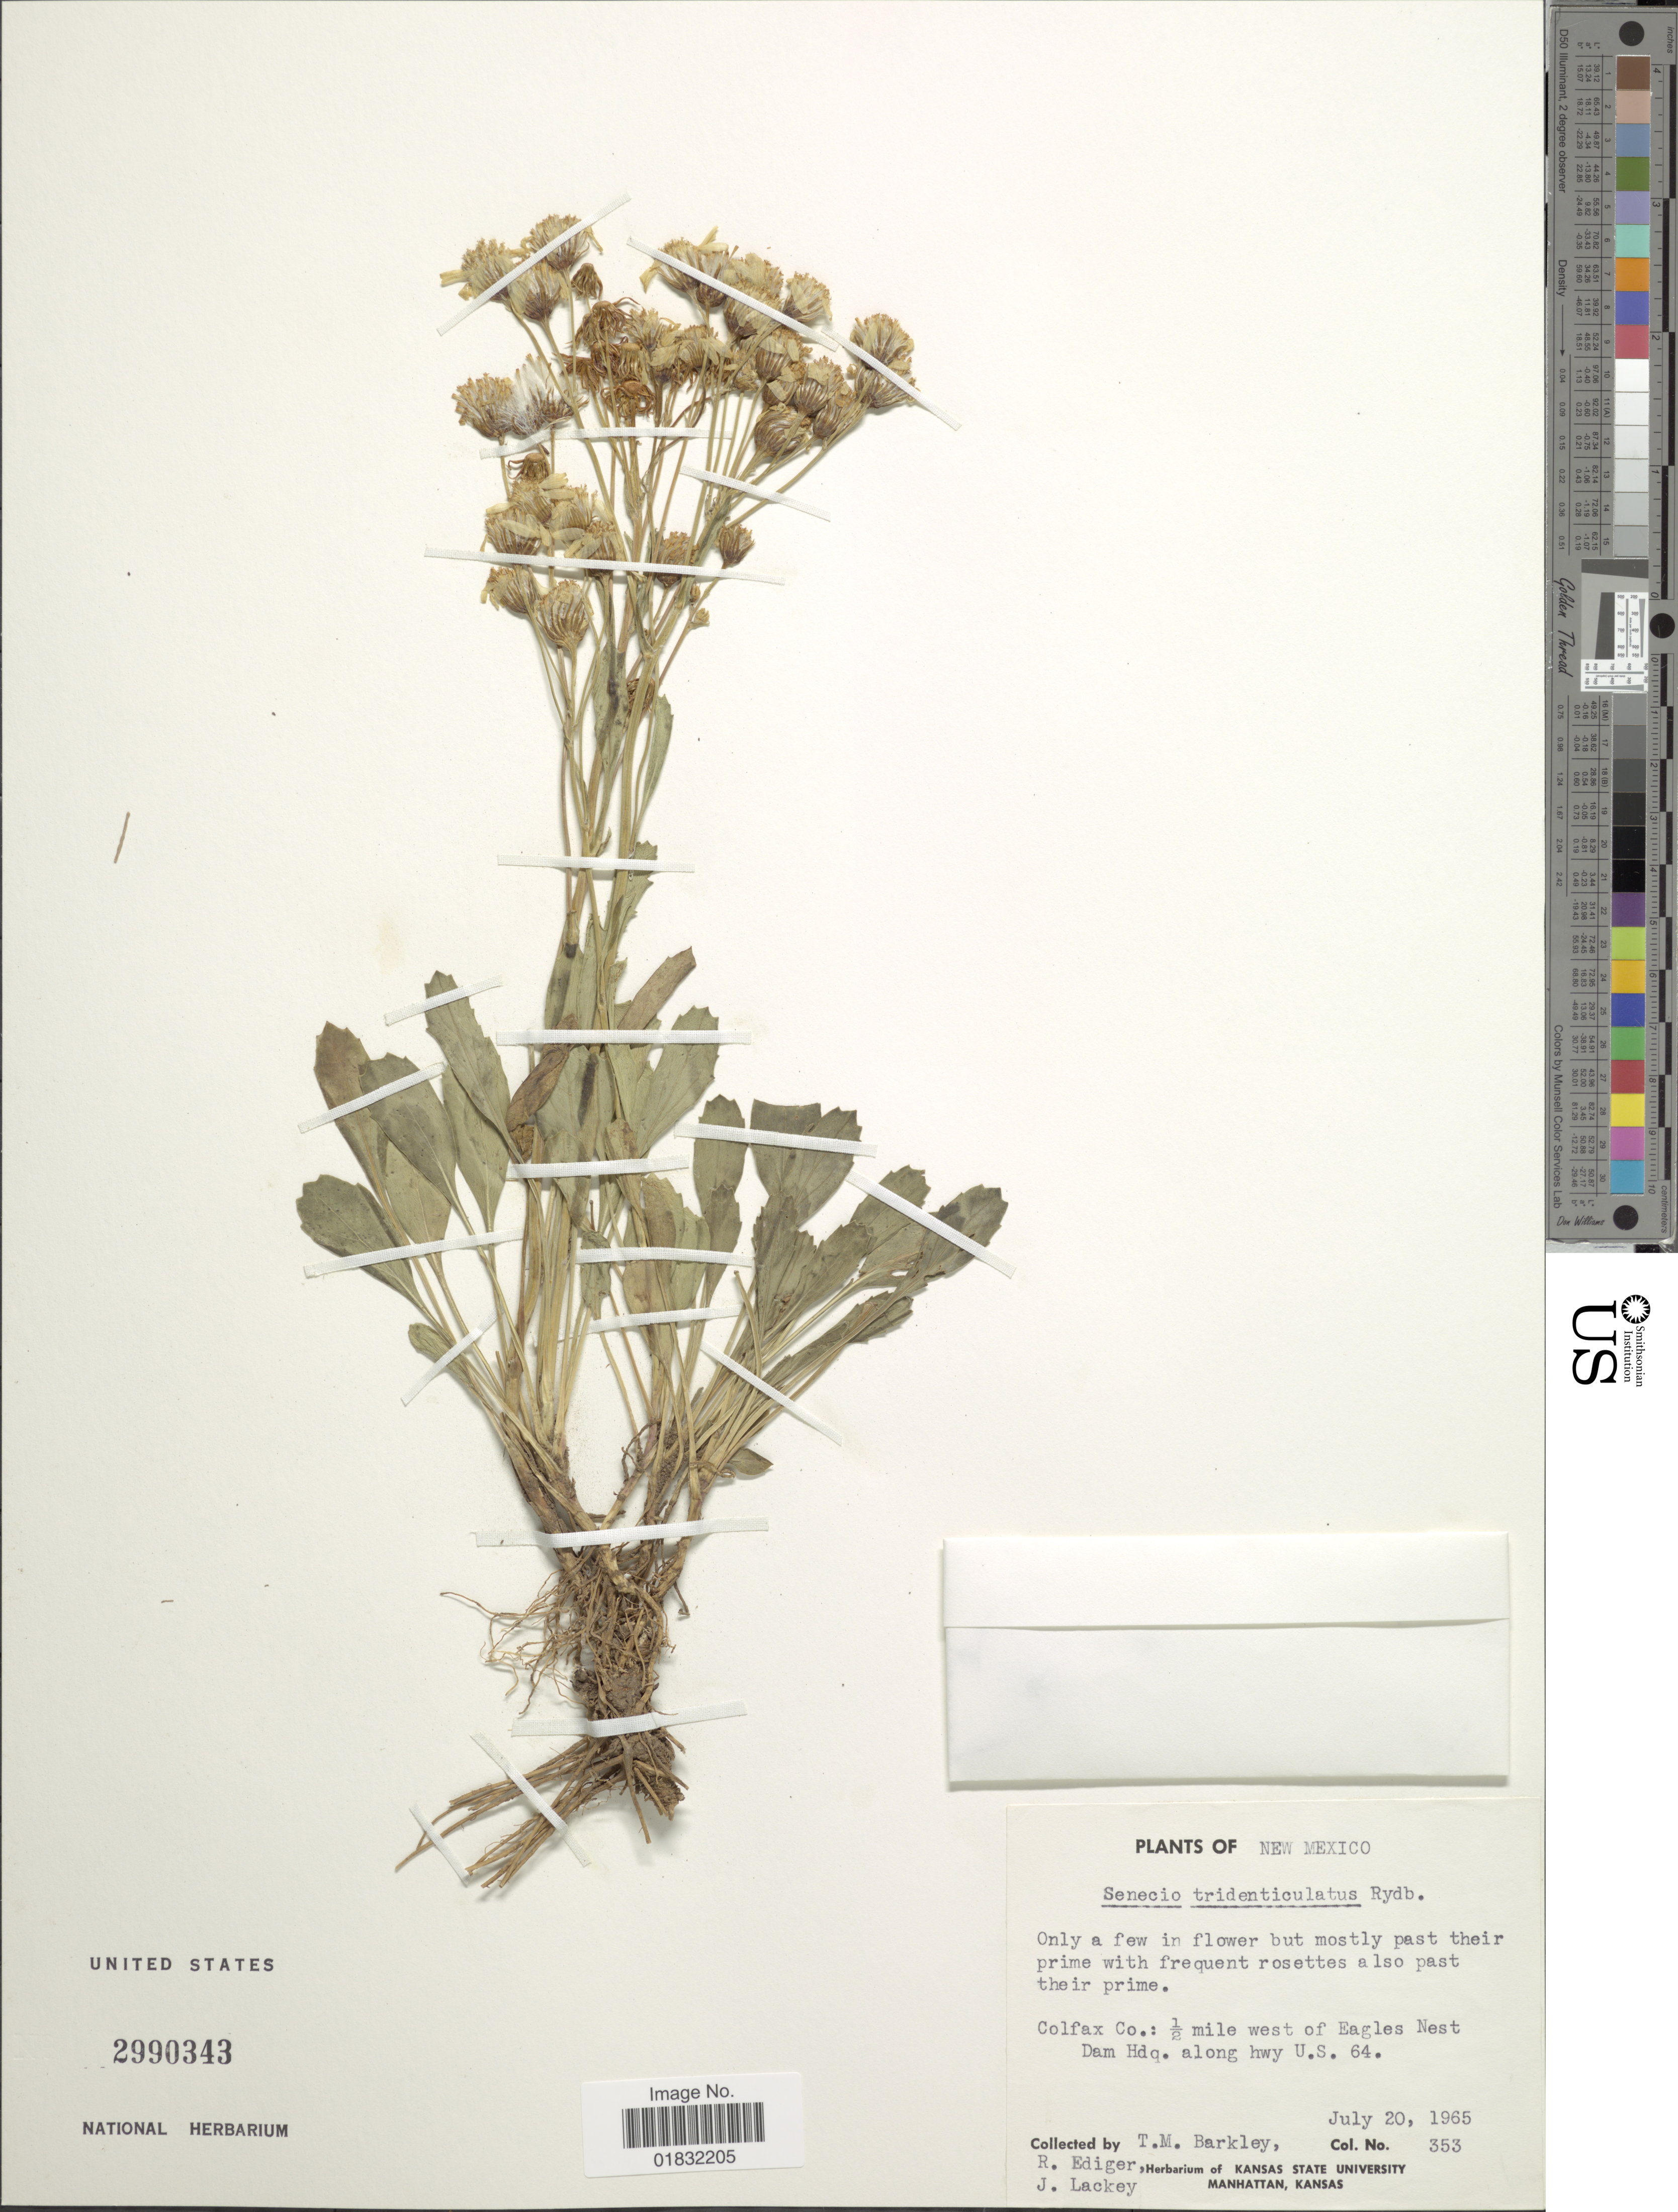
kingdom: Plantae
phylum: Tracheophyta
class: Magnoliopsida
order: Asterales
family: Asteraceae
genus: Packera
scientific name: Packera tridenticulata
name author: (Rydb.) W.A. Weber & Á. Löve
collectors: T. M. Barkley, R. I. Ediger & J. Lackey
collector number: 353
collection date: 1965-07-20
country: United States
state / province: New Mexico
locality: Colfax Co ½ mile west of Eagles Nest Dam Hdq. along hwy U.S. 64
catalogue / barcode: US 2990343